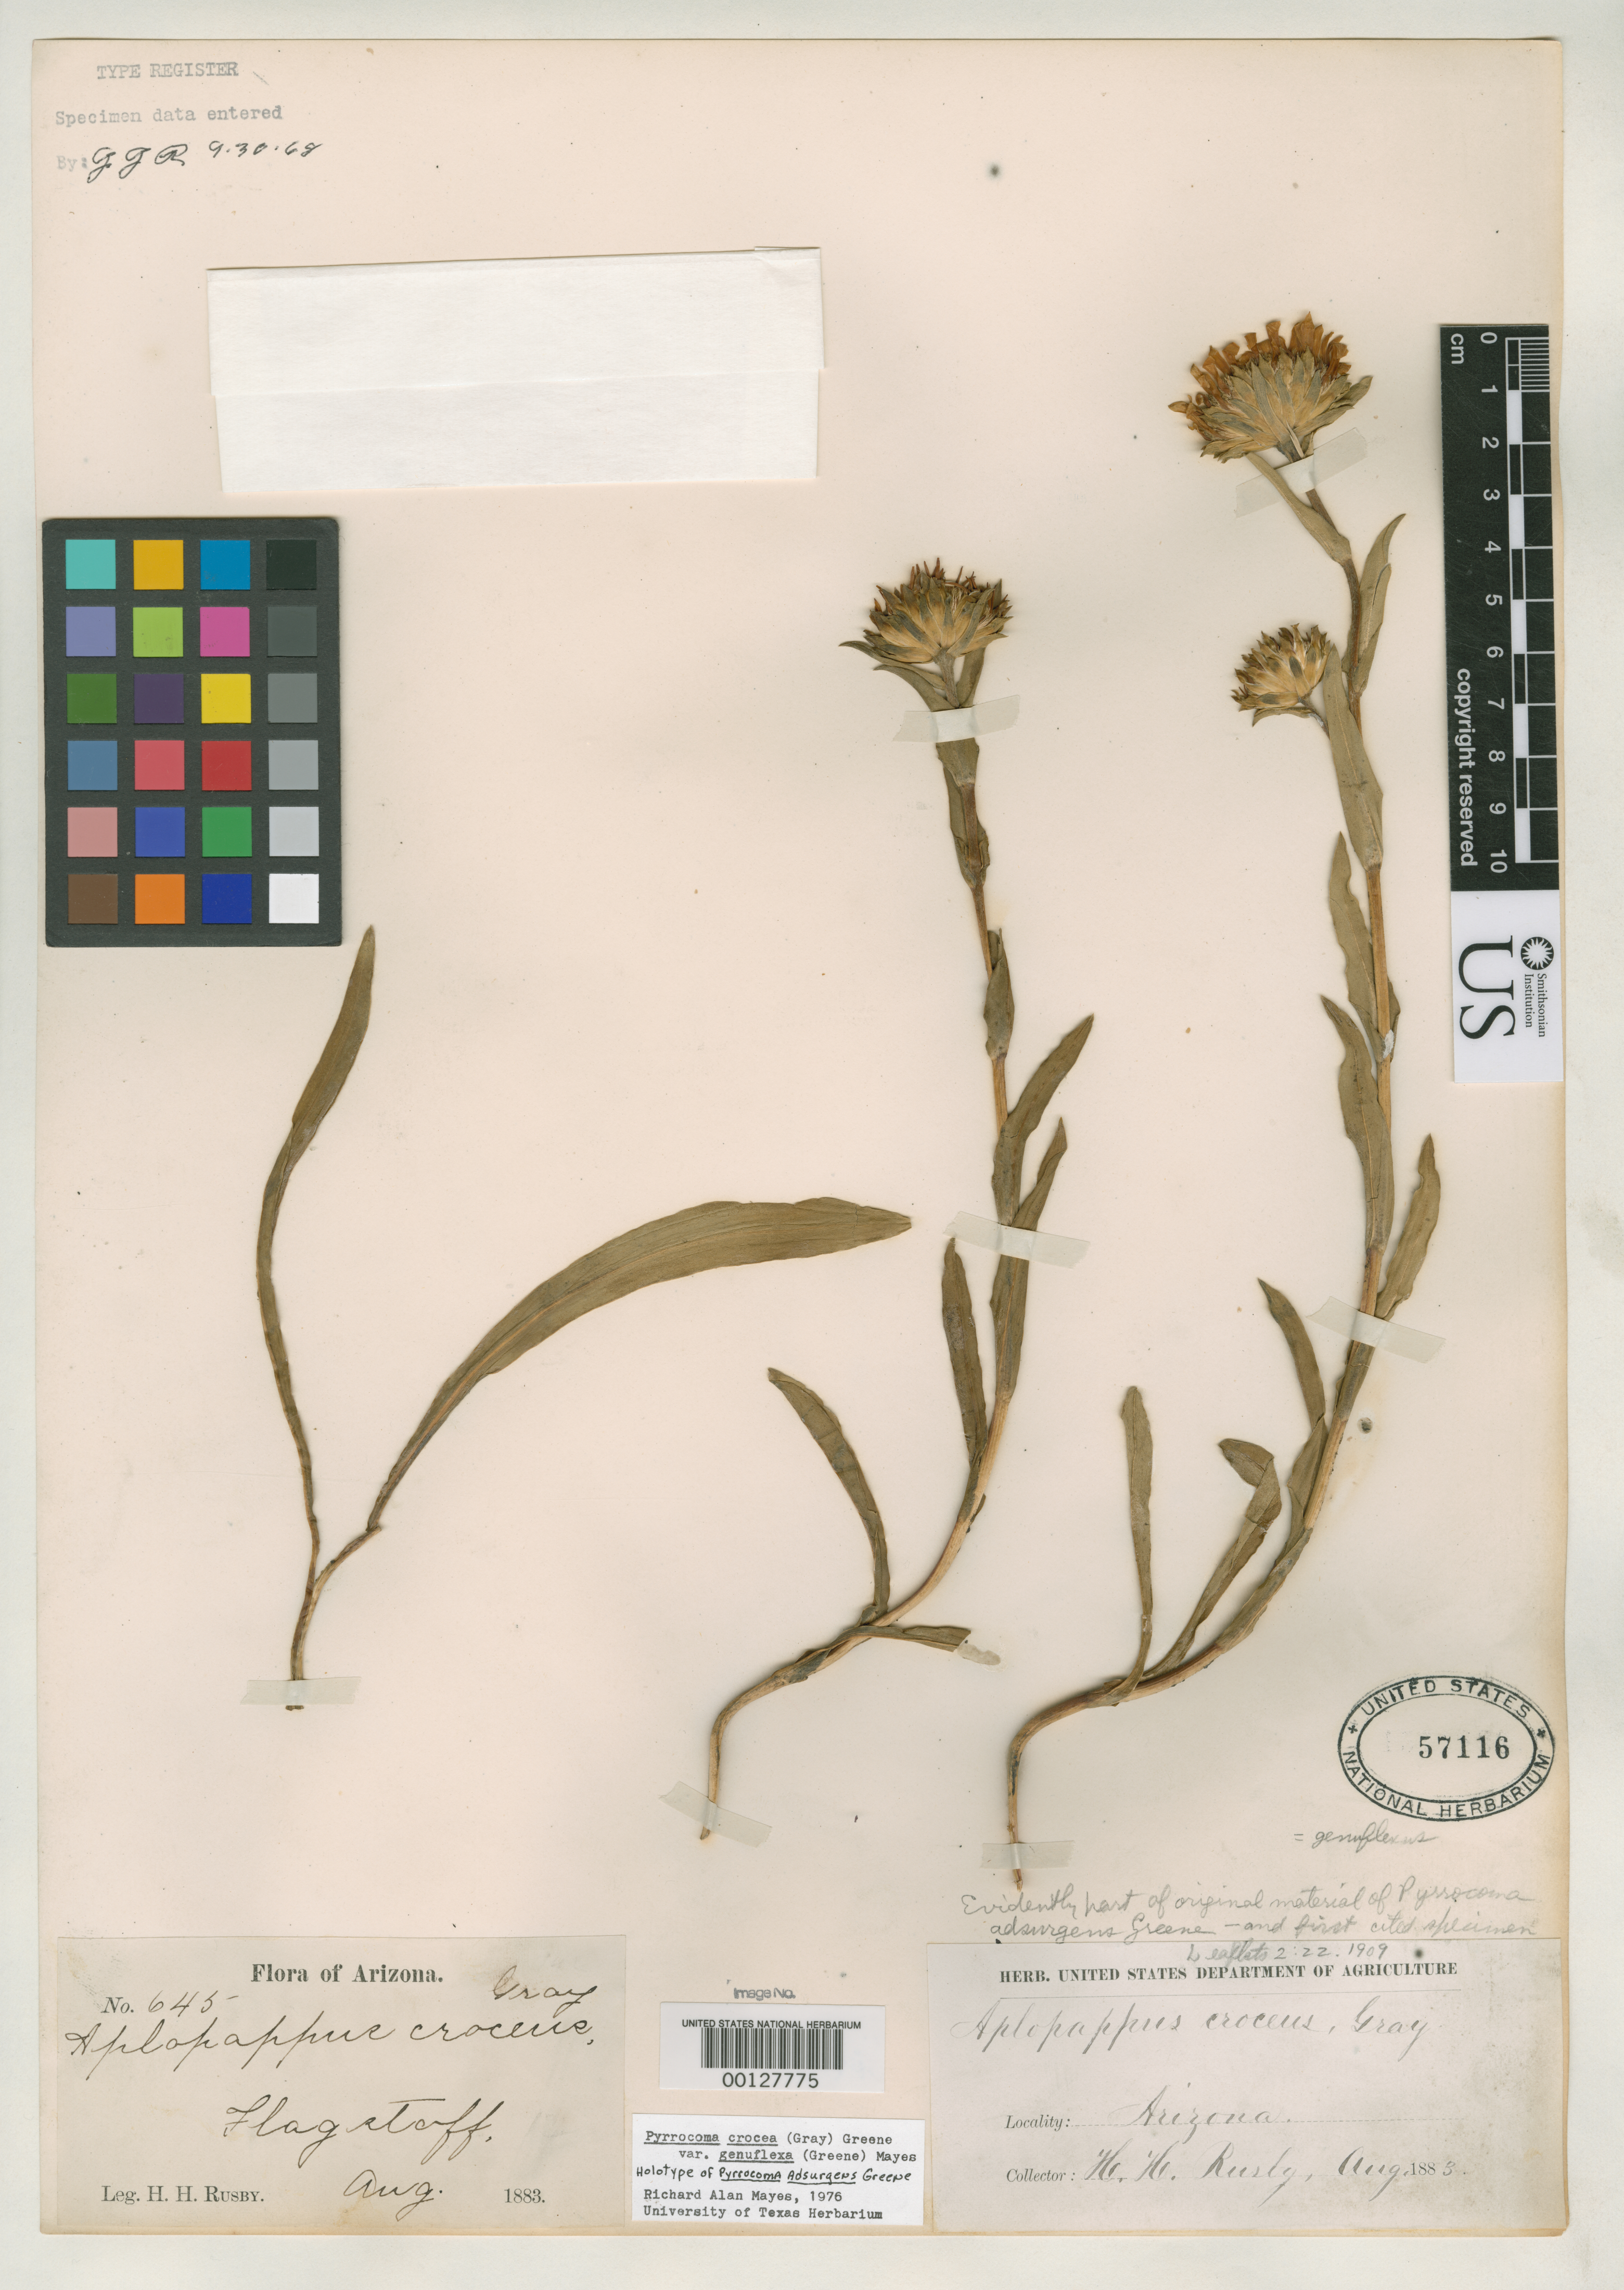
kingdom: Plantae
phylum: Tracheophyta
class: Magnoliopsida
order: Asterales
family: Asteraceae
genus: Pyrrocoma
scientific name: Pyrrocoma adsurgens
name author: Greene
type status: Isotype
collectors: H. H. Rusby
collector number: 645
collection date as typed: Aug 1883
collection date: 1883-08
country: United States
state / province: Arizona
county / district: Coconino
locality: Flagstaff.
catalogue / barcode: US 57116